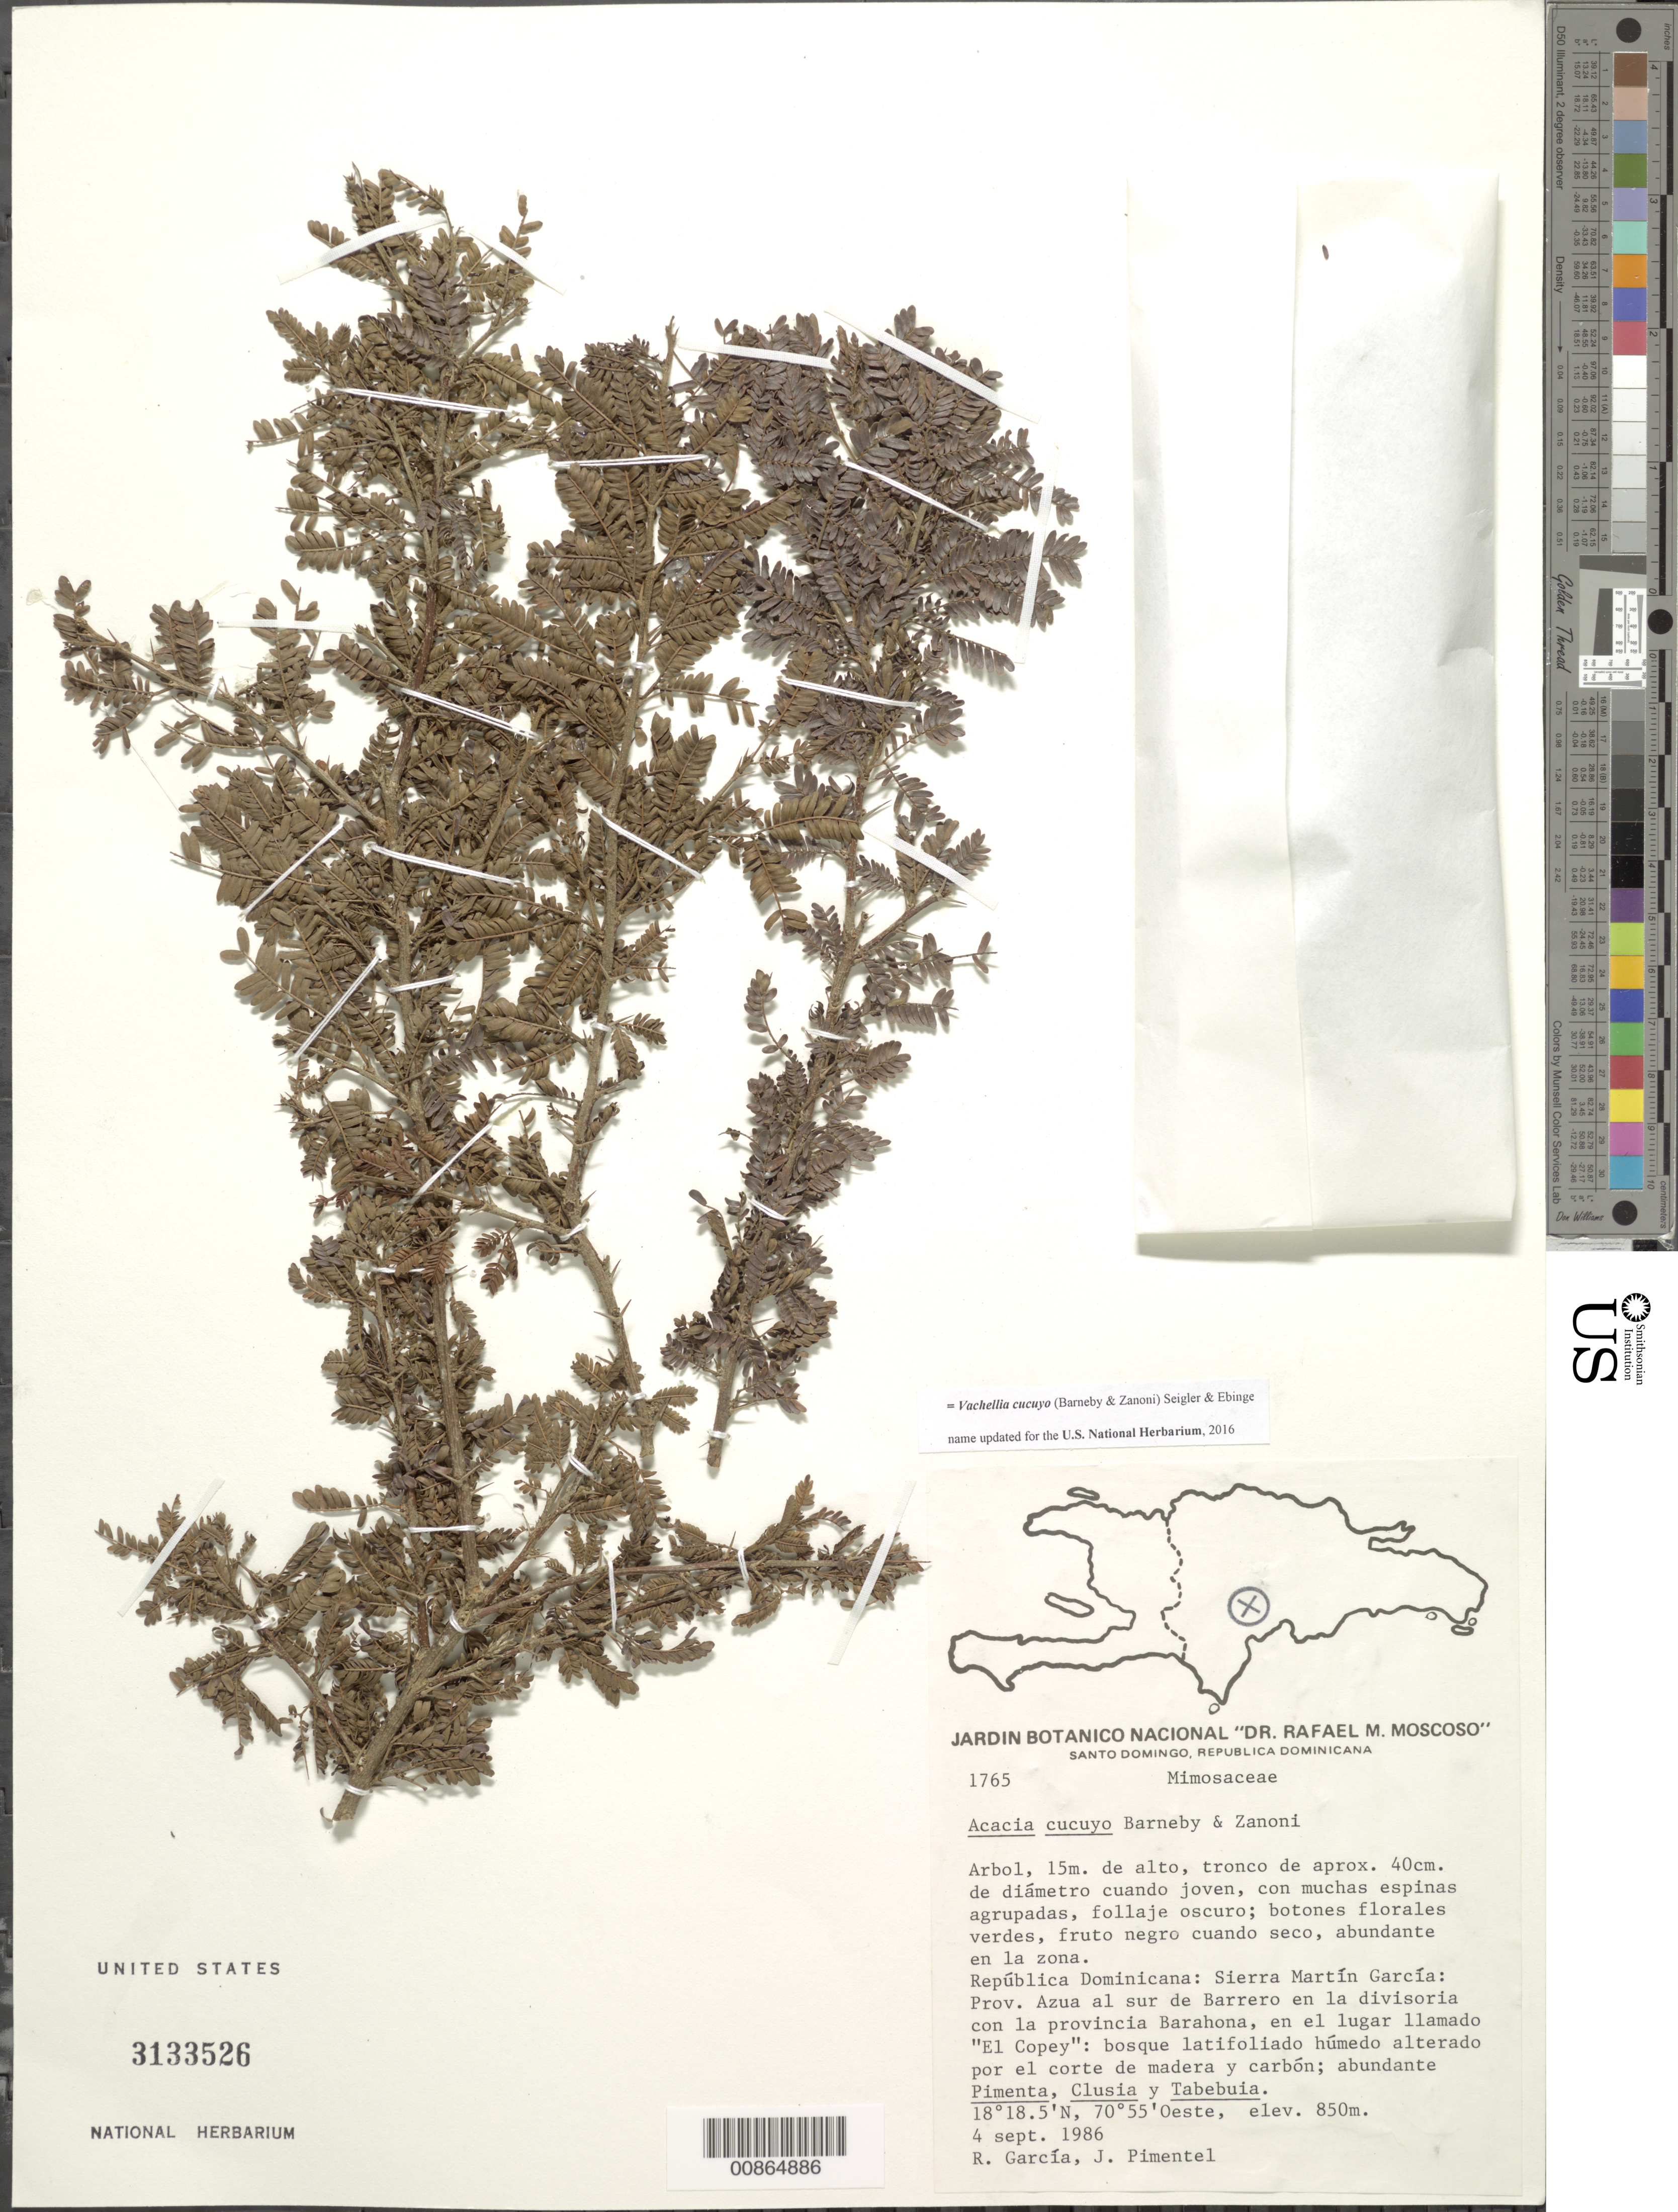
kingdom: Plantae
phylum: Tracheophyta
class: Magnoliopsida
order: Fabales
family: Fabaceae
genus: Vachellia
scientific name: Vachellia cucuyo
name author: (Barneby & Zanoni) Seigler & Ebinger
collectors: R. G. García & J. Pimentel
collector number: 1765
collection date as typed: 04 Sep 1986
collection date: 1986-09-04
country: Dominican Republic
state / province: Azua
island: Hispaniola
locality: Sierra Martín García: al sur de Barrero en la divisoria con la provincia Barahona, en el lugar llamado "El Copey".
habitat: Bosque latifoliado húmedo alterado por el corte de madera y carbón; abundante Pimenta, Clusia y Tabebuia.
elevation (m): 850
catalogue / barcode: US 3133526